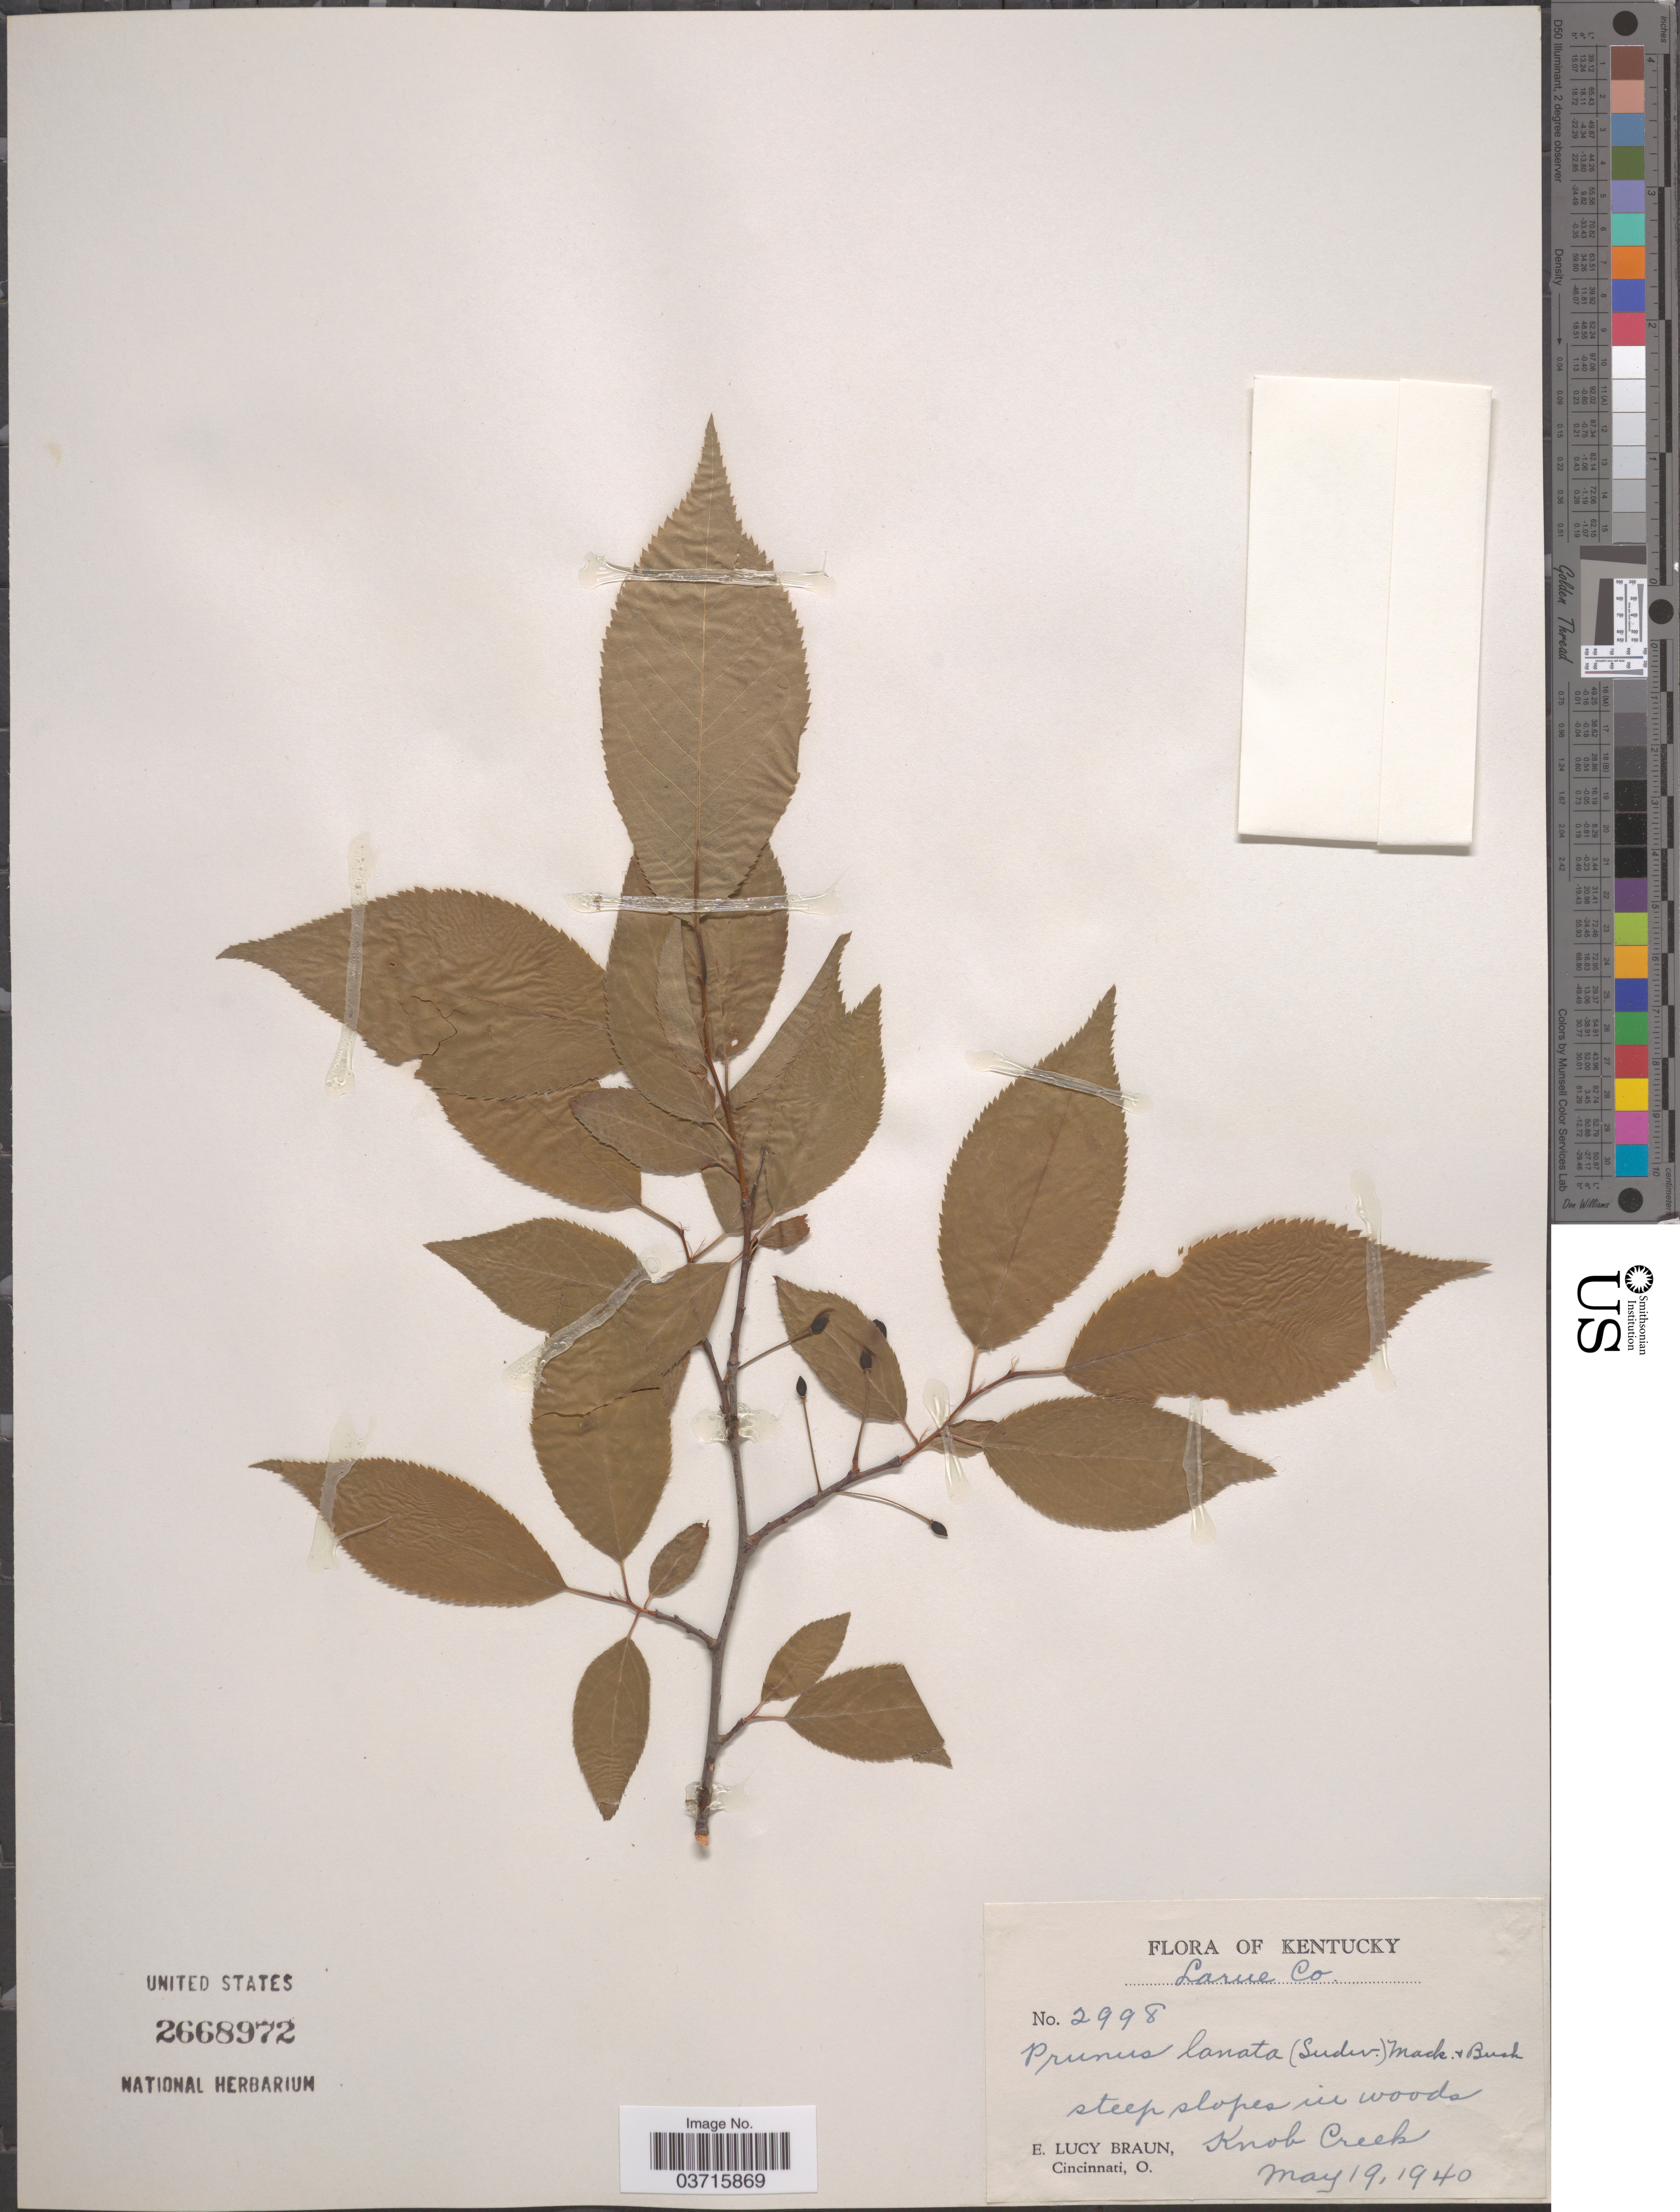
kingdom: Plantae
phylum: Tracheophyta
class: Magnoliopsida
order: Rosales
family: Rosaceae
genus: Prunus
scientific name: Prunus lanata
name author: (Sudw.) Mack. & Bush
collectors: E. L. Braun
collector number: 2998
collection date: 1940-05-19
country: United States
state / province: Kentucky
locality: Larue Co. Knob Creek.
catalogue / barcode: US 2668972